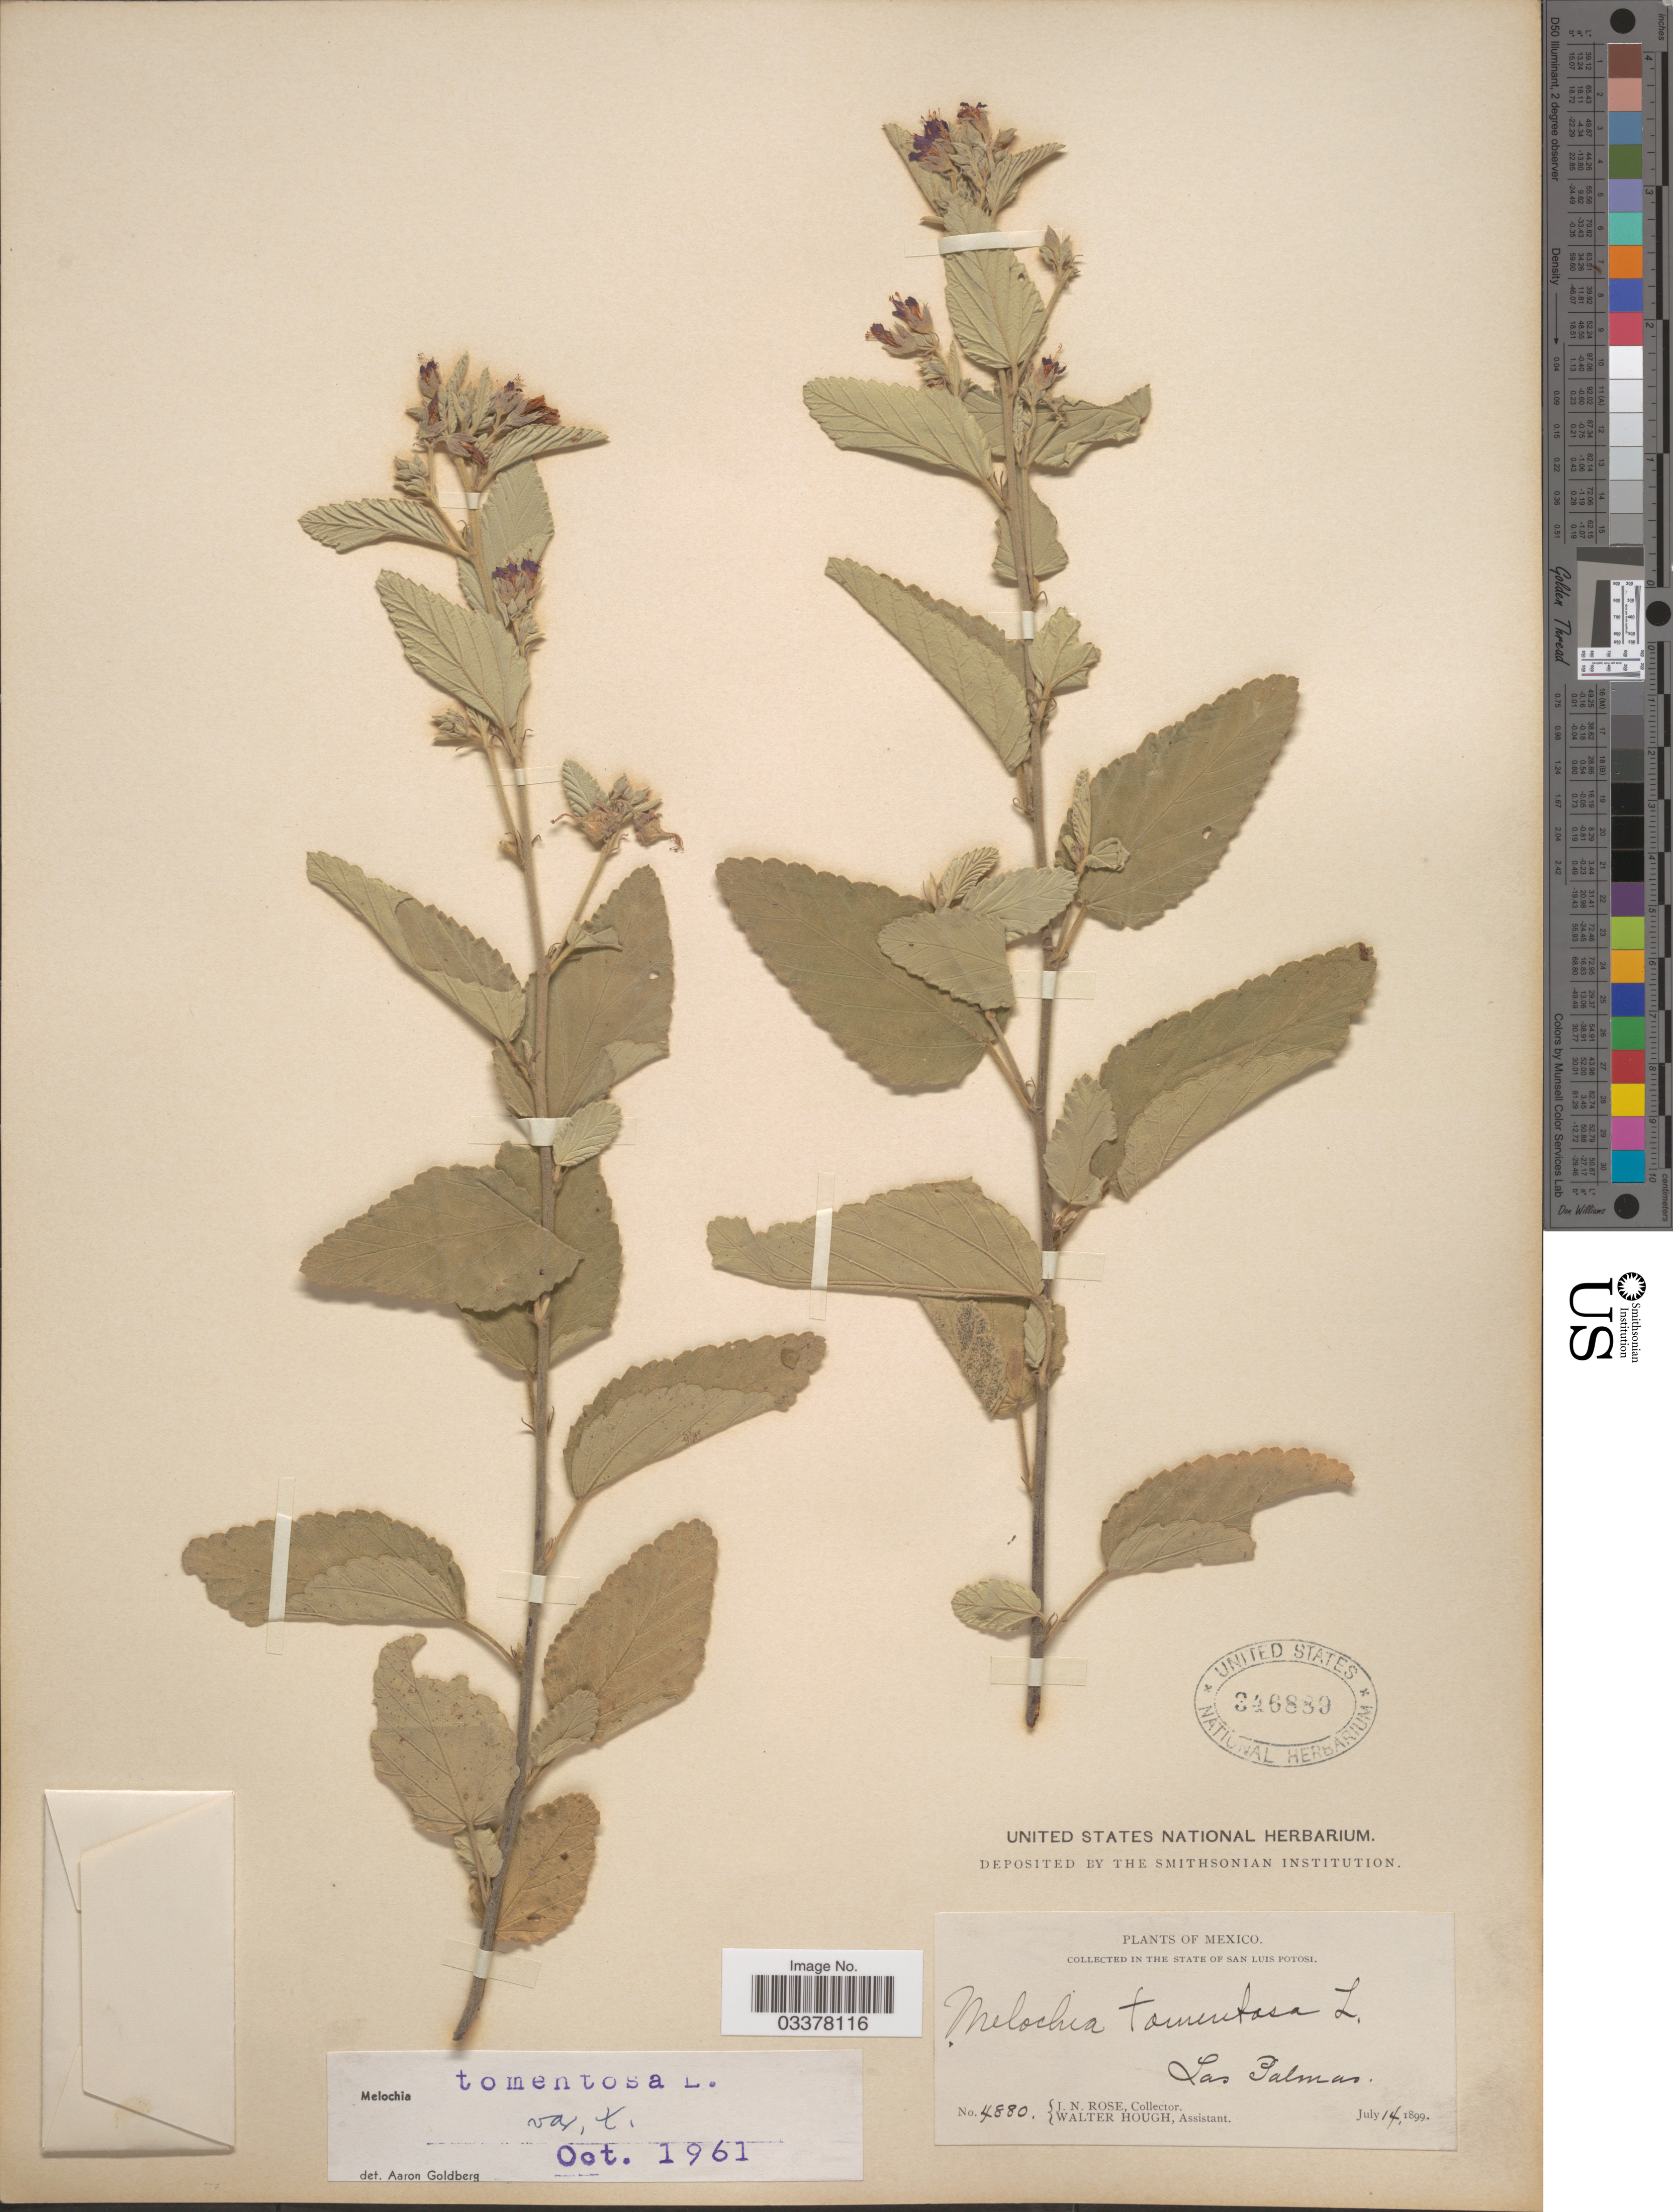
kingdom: Plantae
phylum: Tracheophyta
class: Magnoliopsida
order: Malvales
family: Malvaceae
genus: Melochia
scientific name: Melochia tomentosa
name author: L.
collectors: J. N. Rose & W. Hough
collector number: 4880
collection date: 1899-07-14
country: Mexico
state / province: San Luis Potosí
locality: Las Palmas.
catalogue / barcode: US 346889